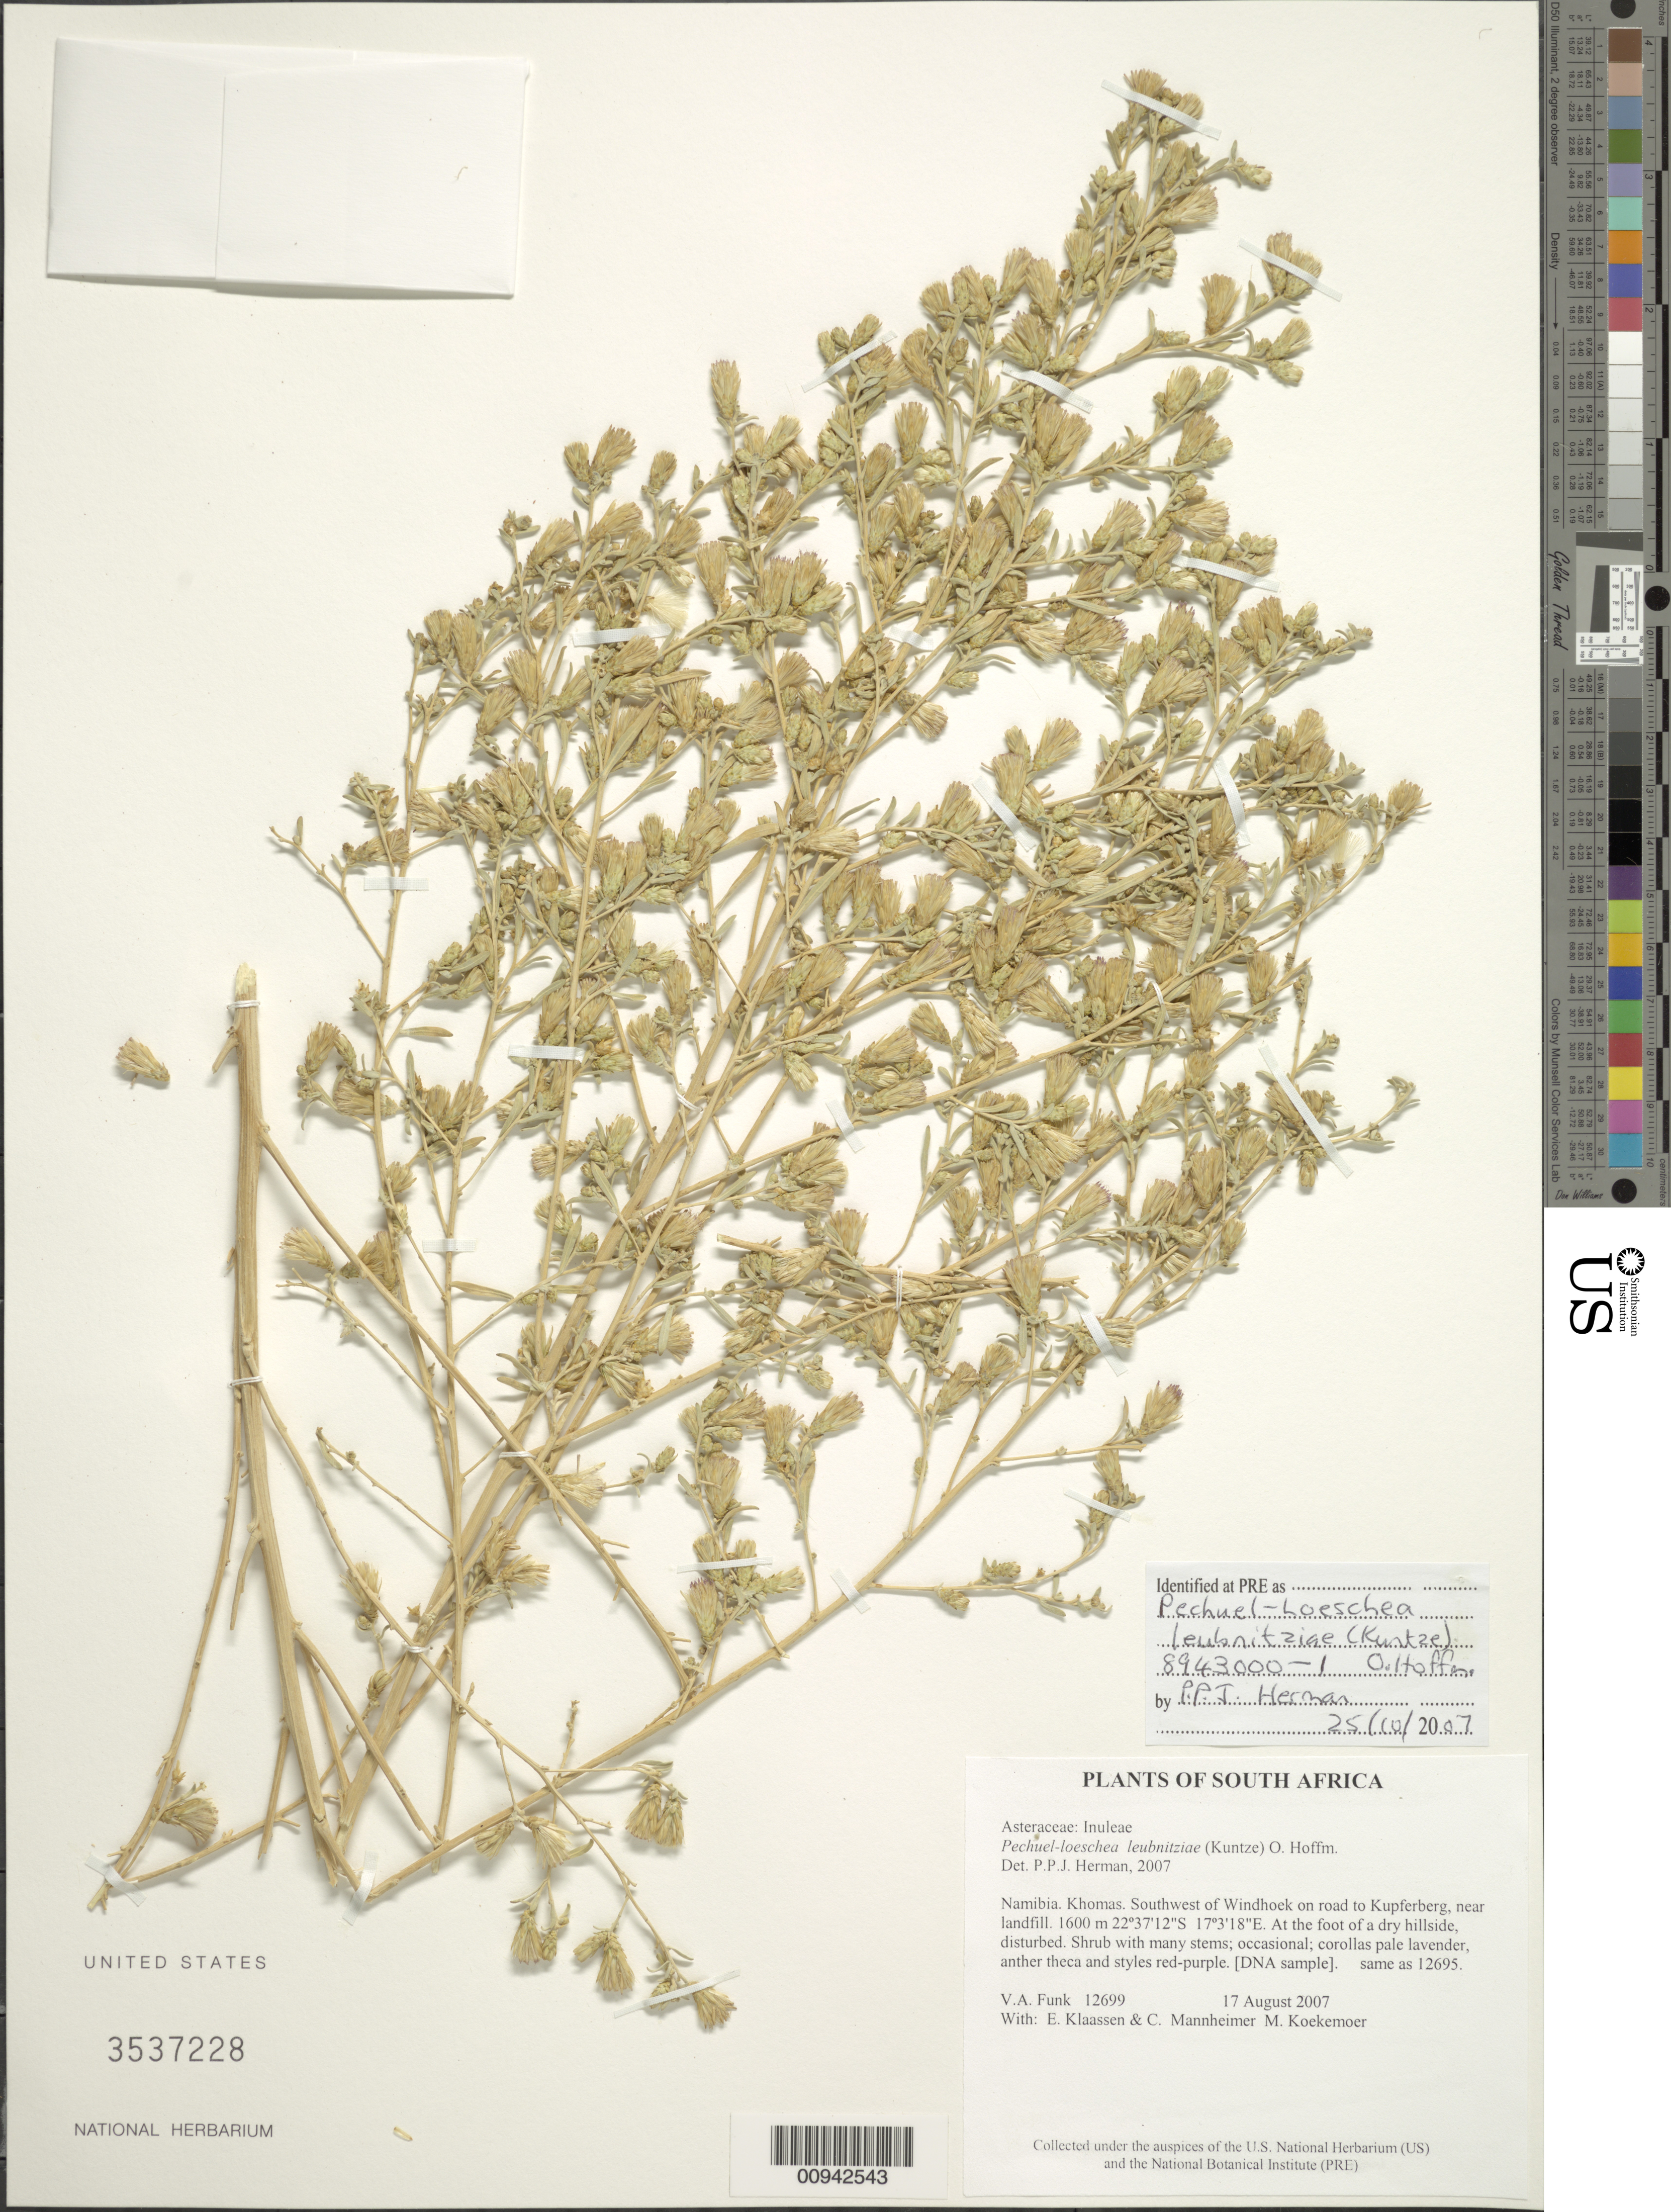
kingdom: Plantae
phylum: Tracheophyta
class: Magnoliopsida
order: Asterales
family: Asteraceae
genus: Pechuel-loeschea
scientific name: Pechuel-loeschea leubnitziae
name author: (Kuntze) O. Hoffm.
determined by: Herman, P. P. J.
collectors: V. Funk, M. Koekemoer, E. S. Klaassen & C. A. Mannheimer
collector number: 12699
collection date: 2007-08-17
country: Namibia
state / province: Khomas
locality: Southwest of Windhoek on road to Kupferberg, near landfill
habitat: At the foot of a dry hillside, disturbed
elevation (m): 1600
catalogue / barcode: US 3537228